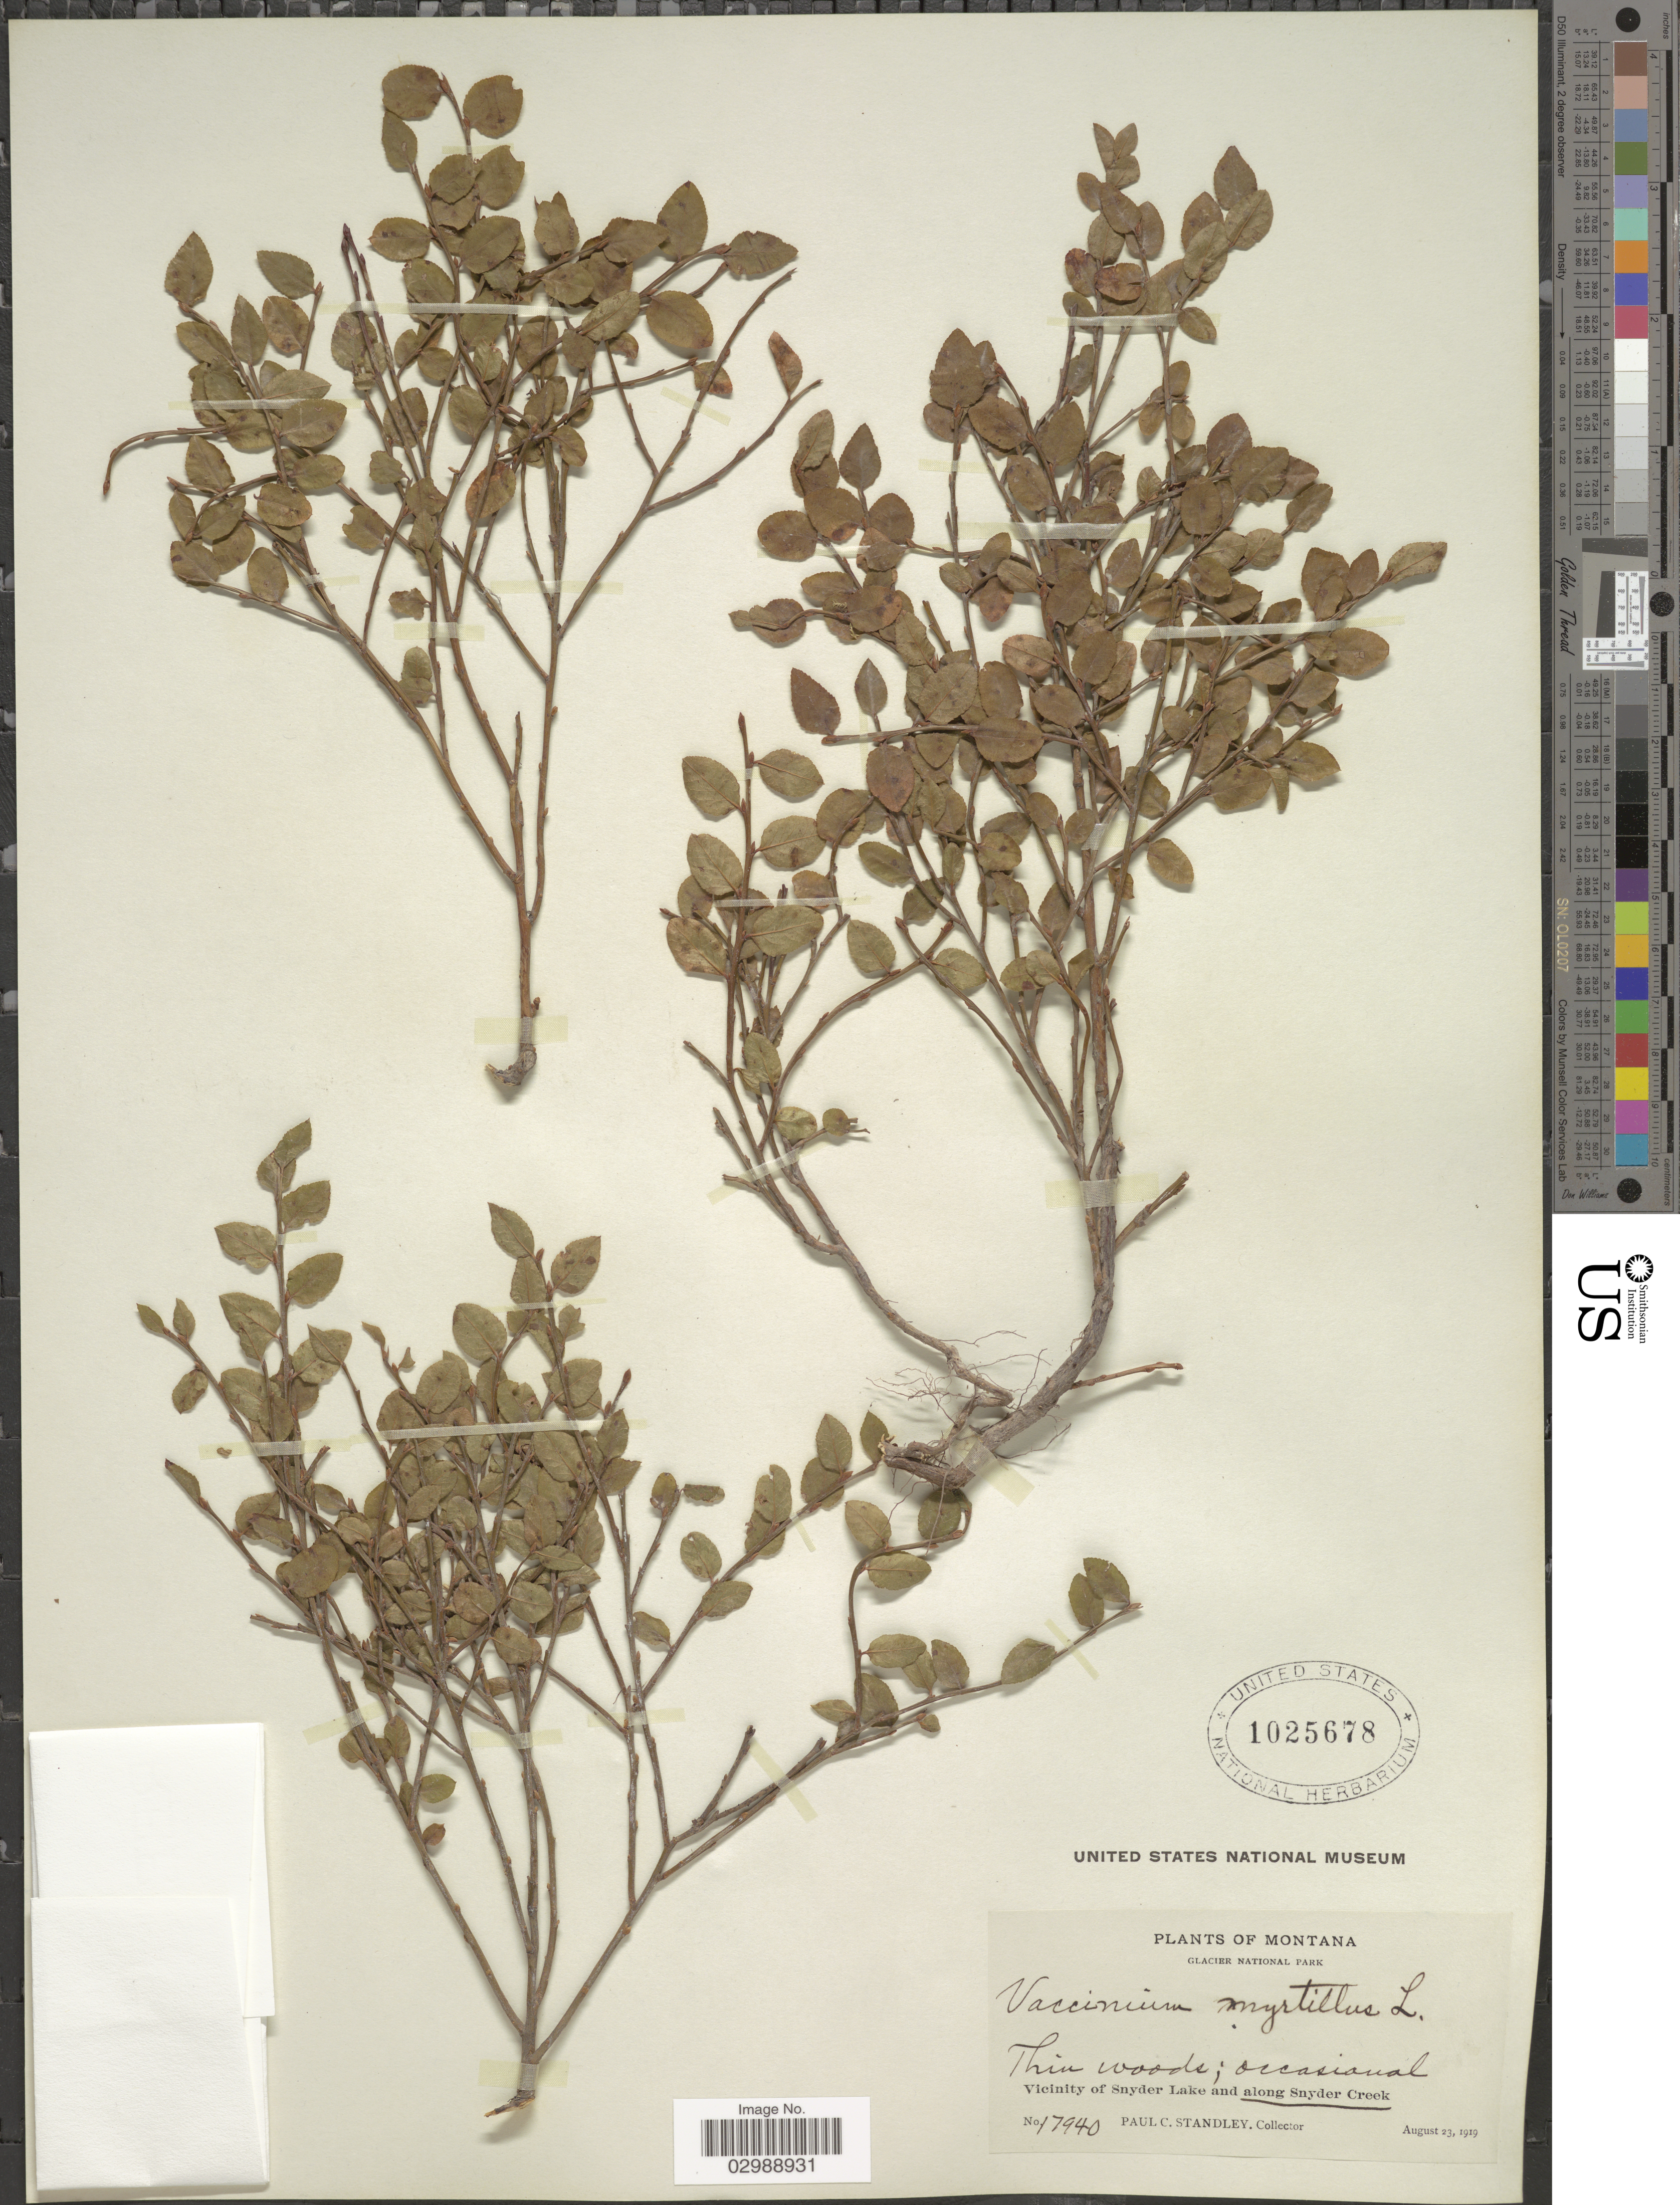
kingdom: Plantae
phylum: Tracheophyta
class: Magnoliopsida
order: Ericales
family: Ericaceae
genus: Vaccinium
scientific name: Vaccinium oreophilum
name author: Rydb.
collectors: P. C. Standley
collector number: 17940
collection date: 1919-08-23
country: United States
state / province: Montana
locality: Glacier National Park. Vicinity of Snyder Lake and along Snyder Creek.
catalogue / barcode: US 1025678